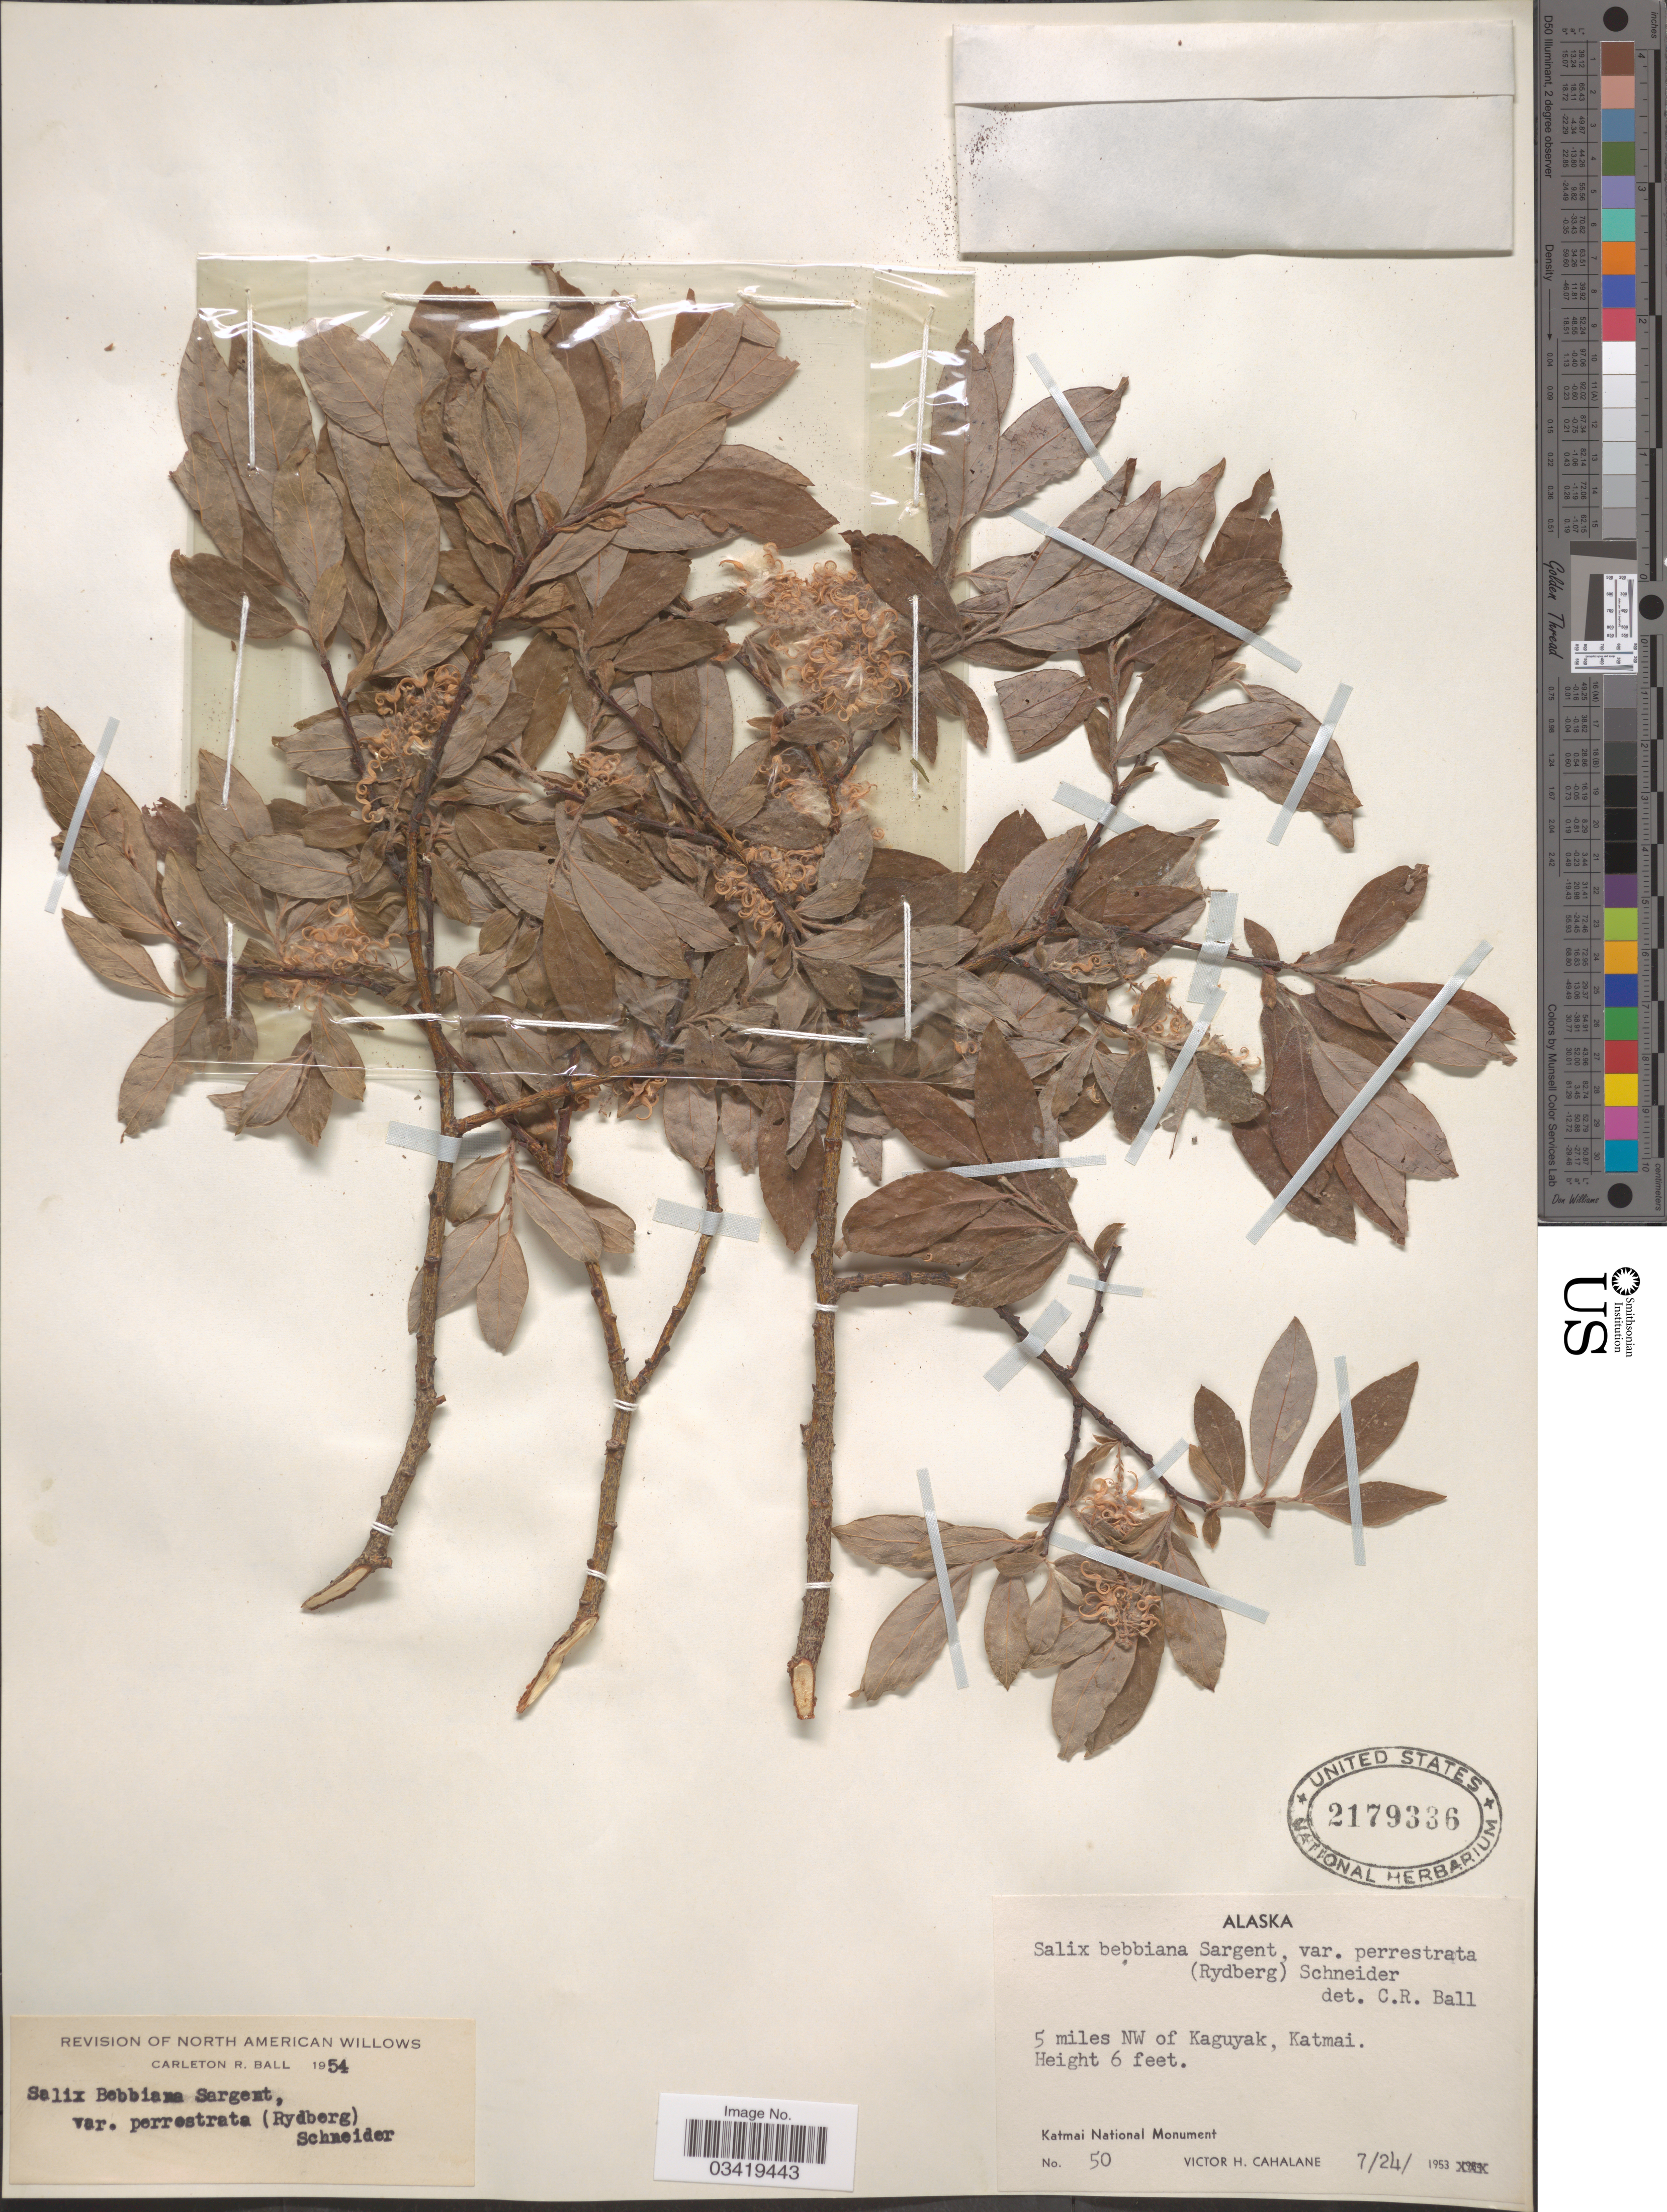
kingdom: Plantae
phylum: Tracheophyta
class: Magnoliopsida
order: Malpighiales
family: Salicaceae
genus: Salix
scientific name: Salix bebbiana var. perrostrata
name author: Sarg.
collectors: V. Cahalane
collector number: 50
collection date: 1953-07-24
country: United States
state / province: Alaska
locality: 5 miles NW of Kaguyak, Katmai.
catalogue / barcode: US 2179336